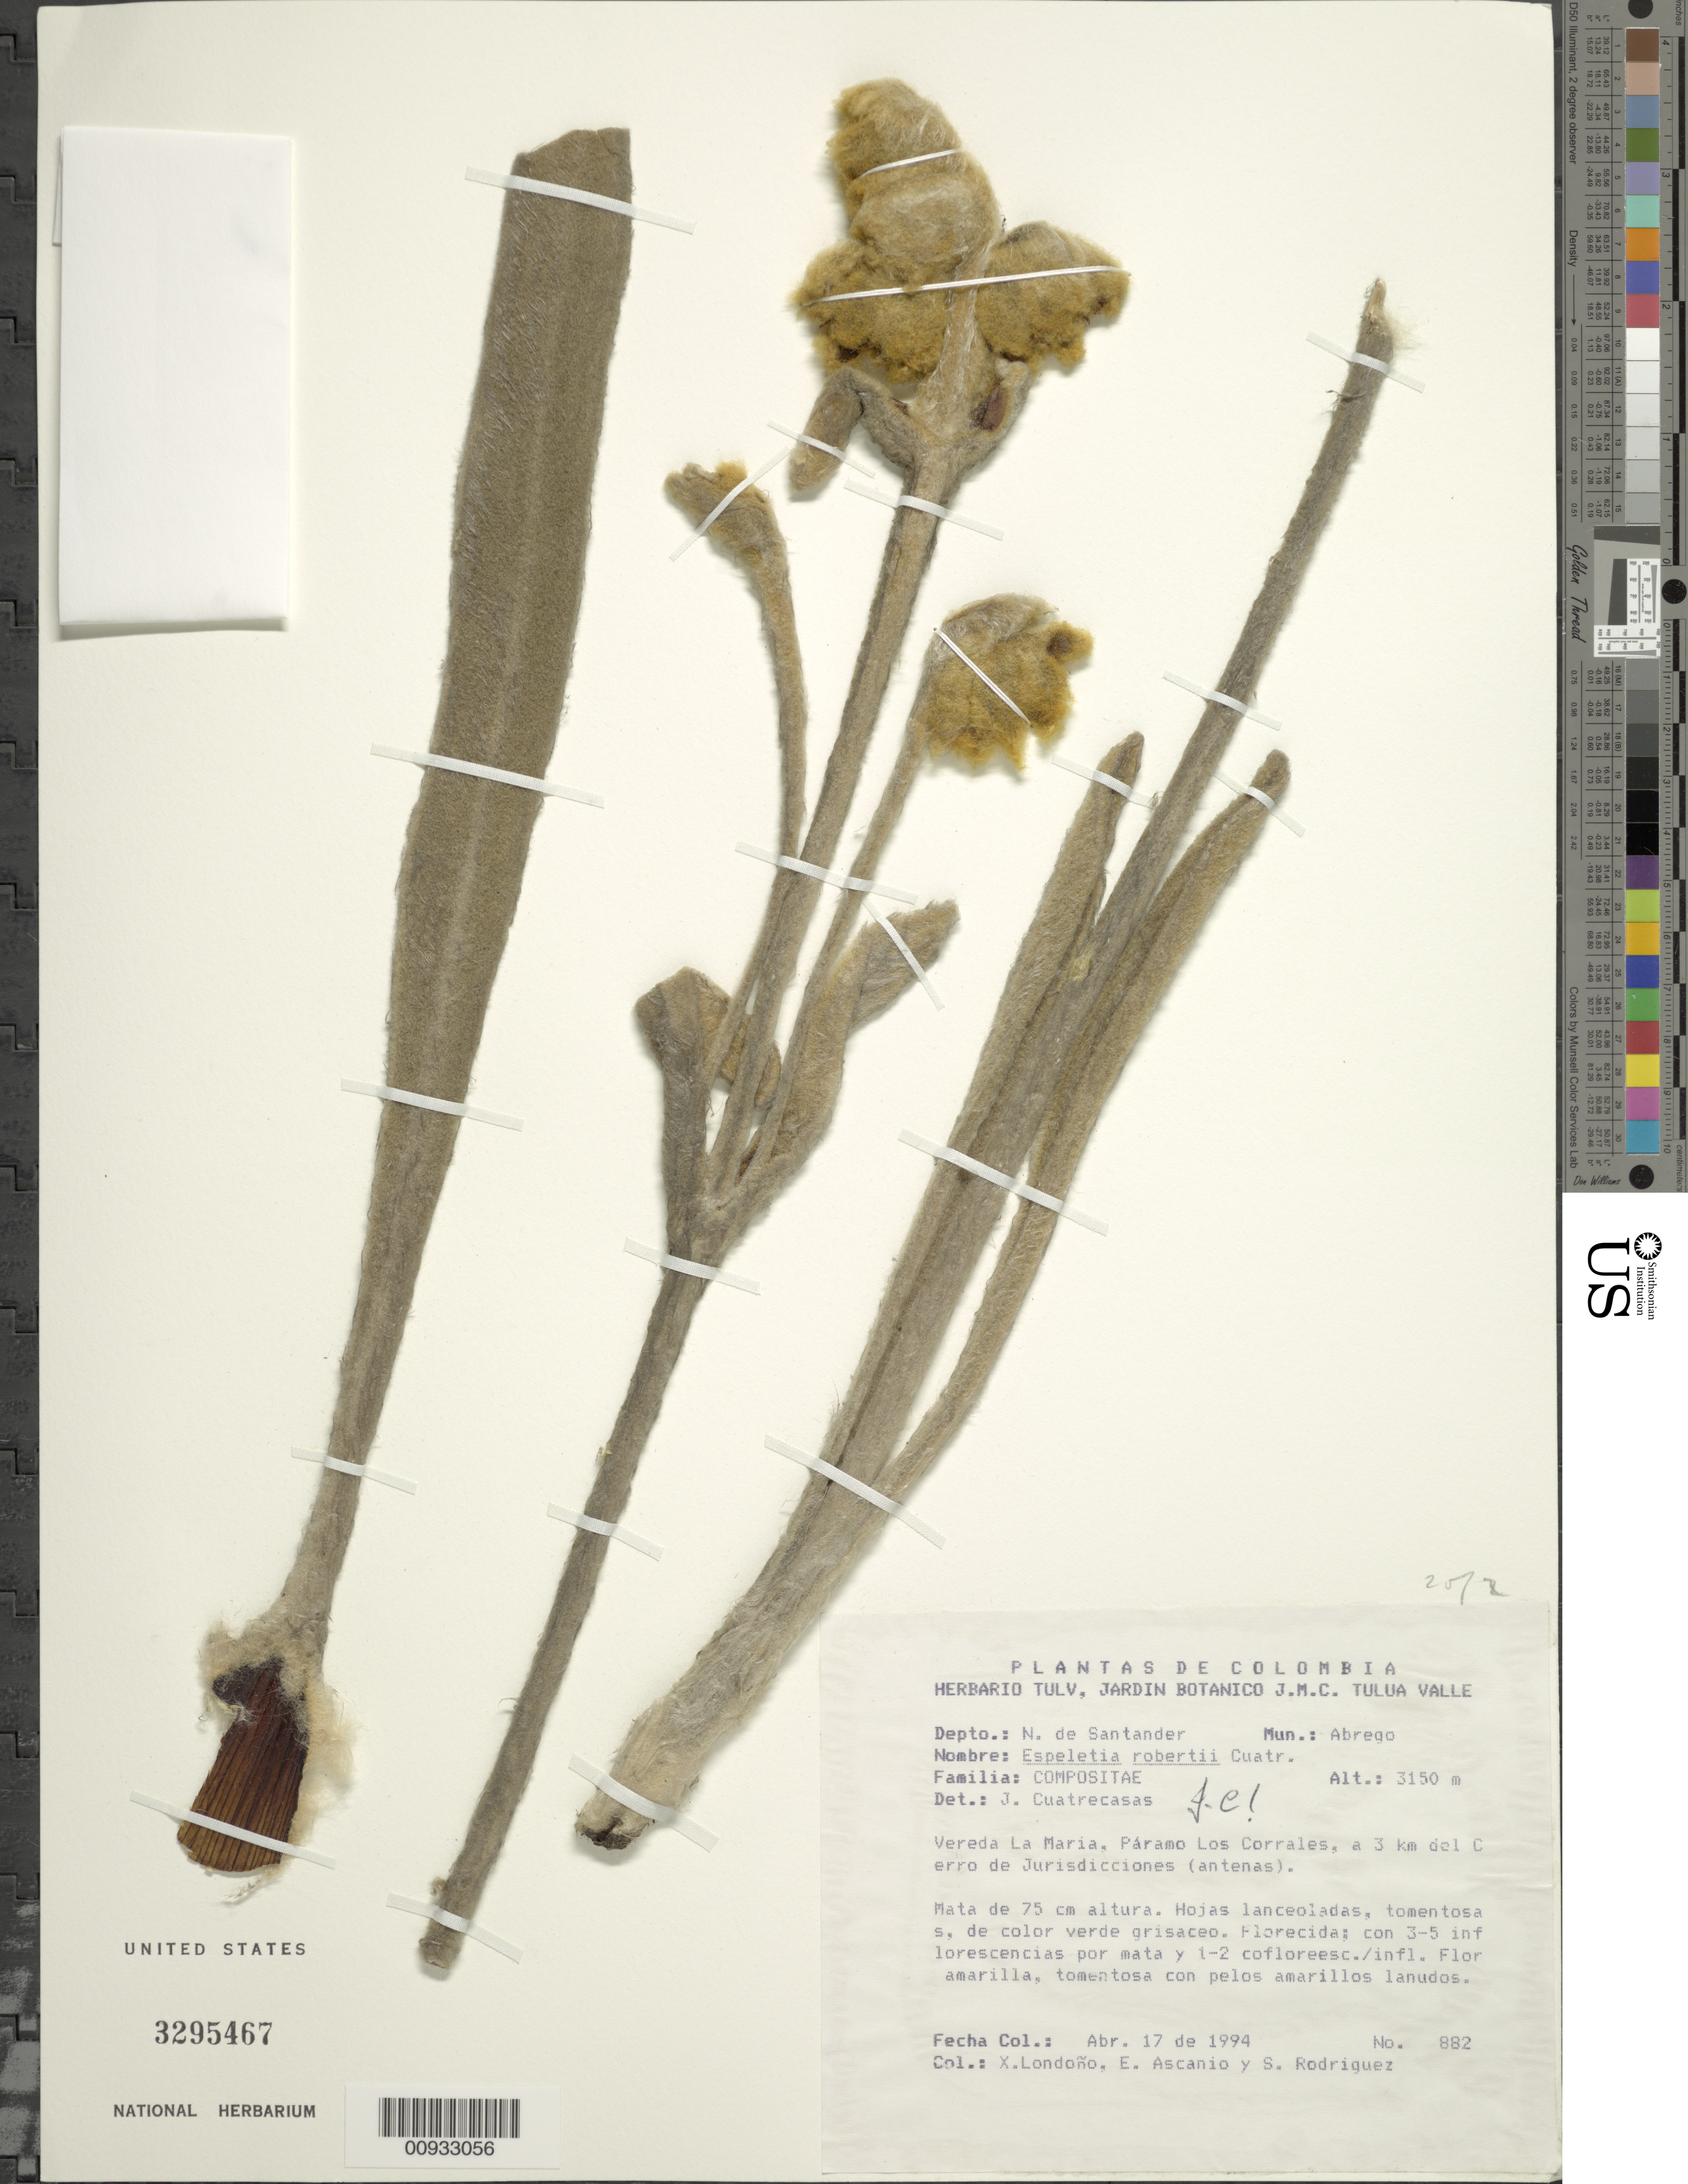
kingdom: Plantae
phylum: Tracheophyta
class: Magnoliopsida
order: Asterales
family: Asteraceae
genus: Espeletia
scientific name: Espeletia robertii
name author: Cuatrec.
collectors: X. Londoño, E. Ascanio & S. Rodriguez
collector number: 882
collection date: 1994-04-17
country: Colombia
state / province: Norte de Santander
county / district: Abrego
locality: Páramo Los Corrales. Vereda La María, a 3 km del Cerro de Jurisdicciones (antenas).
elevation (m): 3150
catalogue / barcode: US 3295467